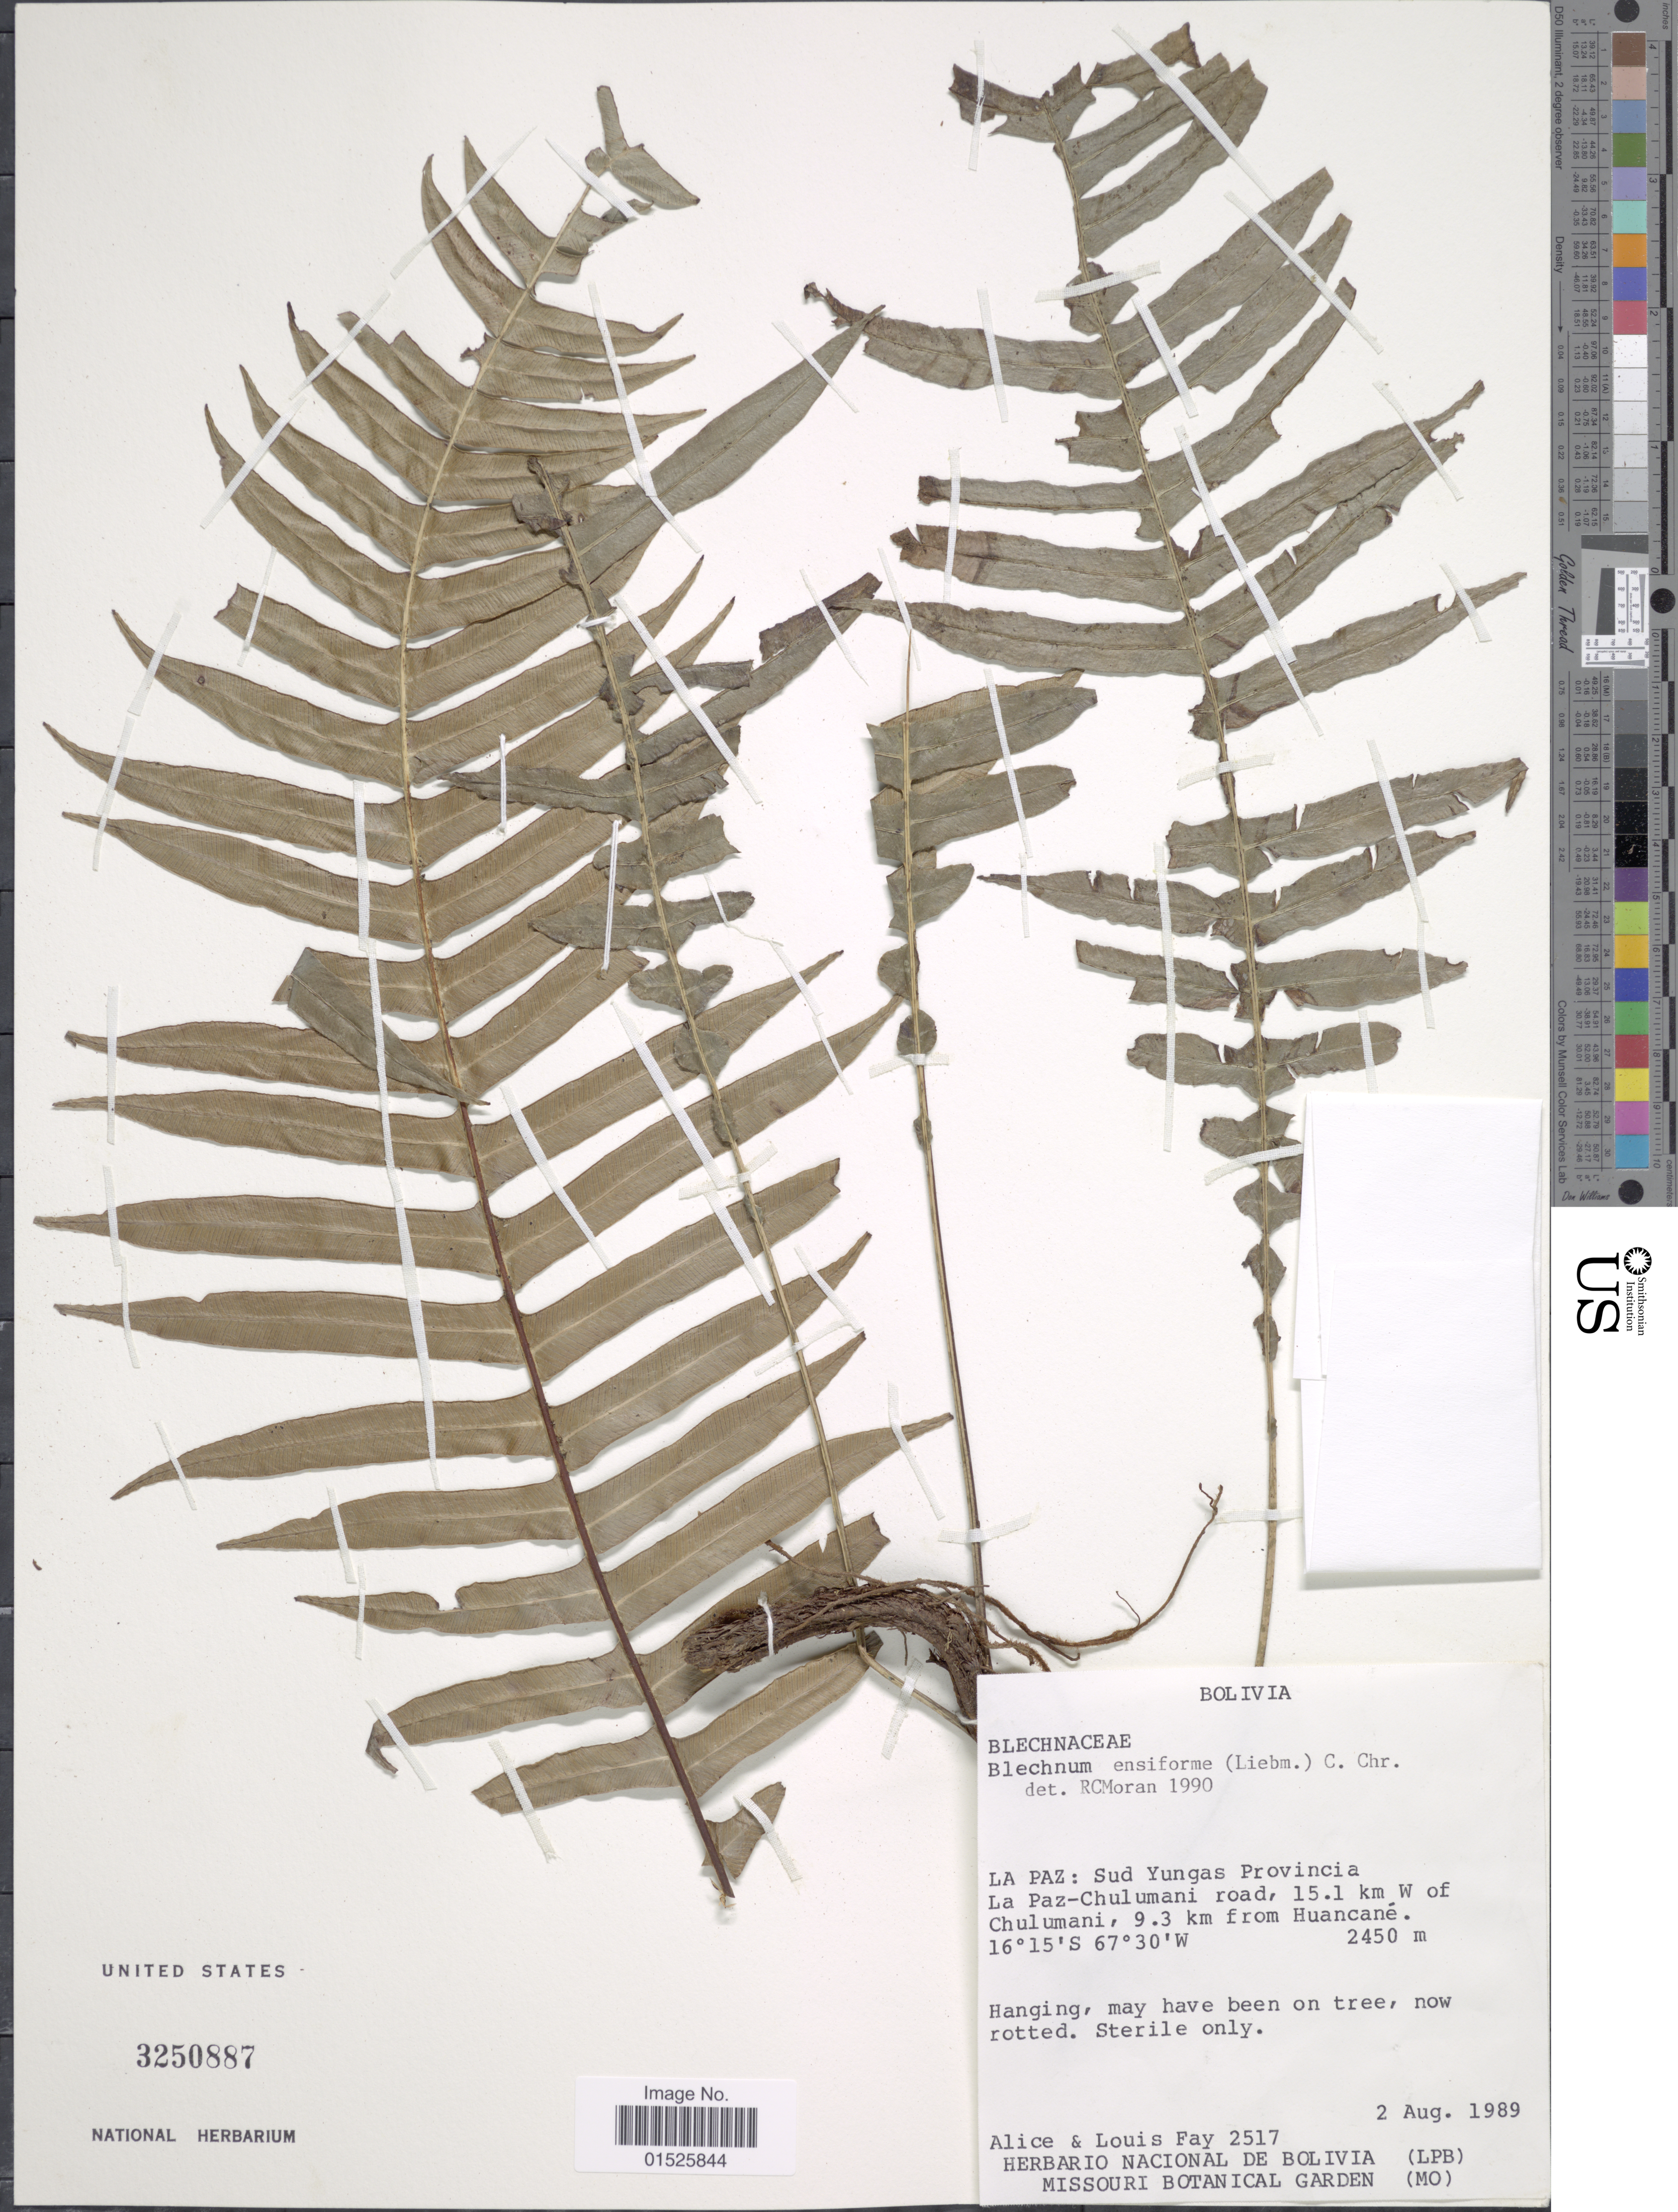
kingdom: Plantae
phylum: Tracheophyta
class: Polypodiopsida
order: Polypodiales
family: Blechnaceae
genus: Blechnum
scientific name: Blechnum ensiforme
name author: (Liebm.) C. Chr.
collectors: A. Fay & L. Fay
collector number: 2517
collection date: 1989-08-02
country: Bolivia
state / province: La Paz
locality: Sud Yungas Provincia. La Paz-Chulumani road, 15.1 km W of Chulumani, 9.3 km from Huancané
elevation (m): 2450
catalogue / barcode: US 3250887